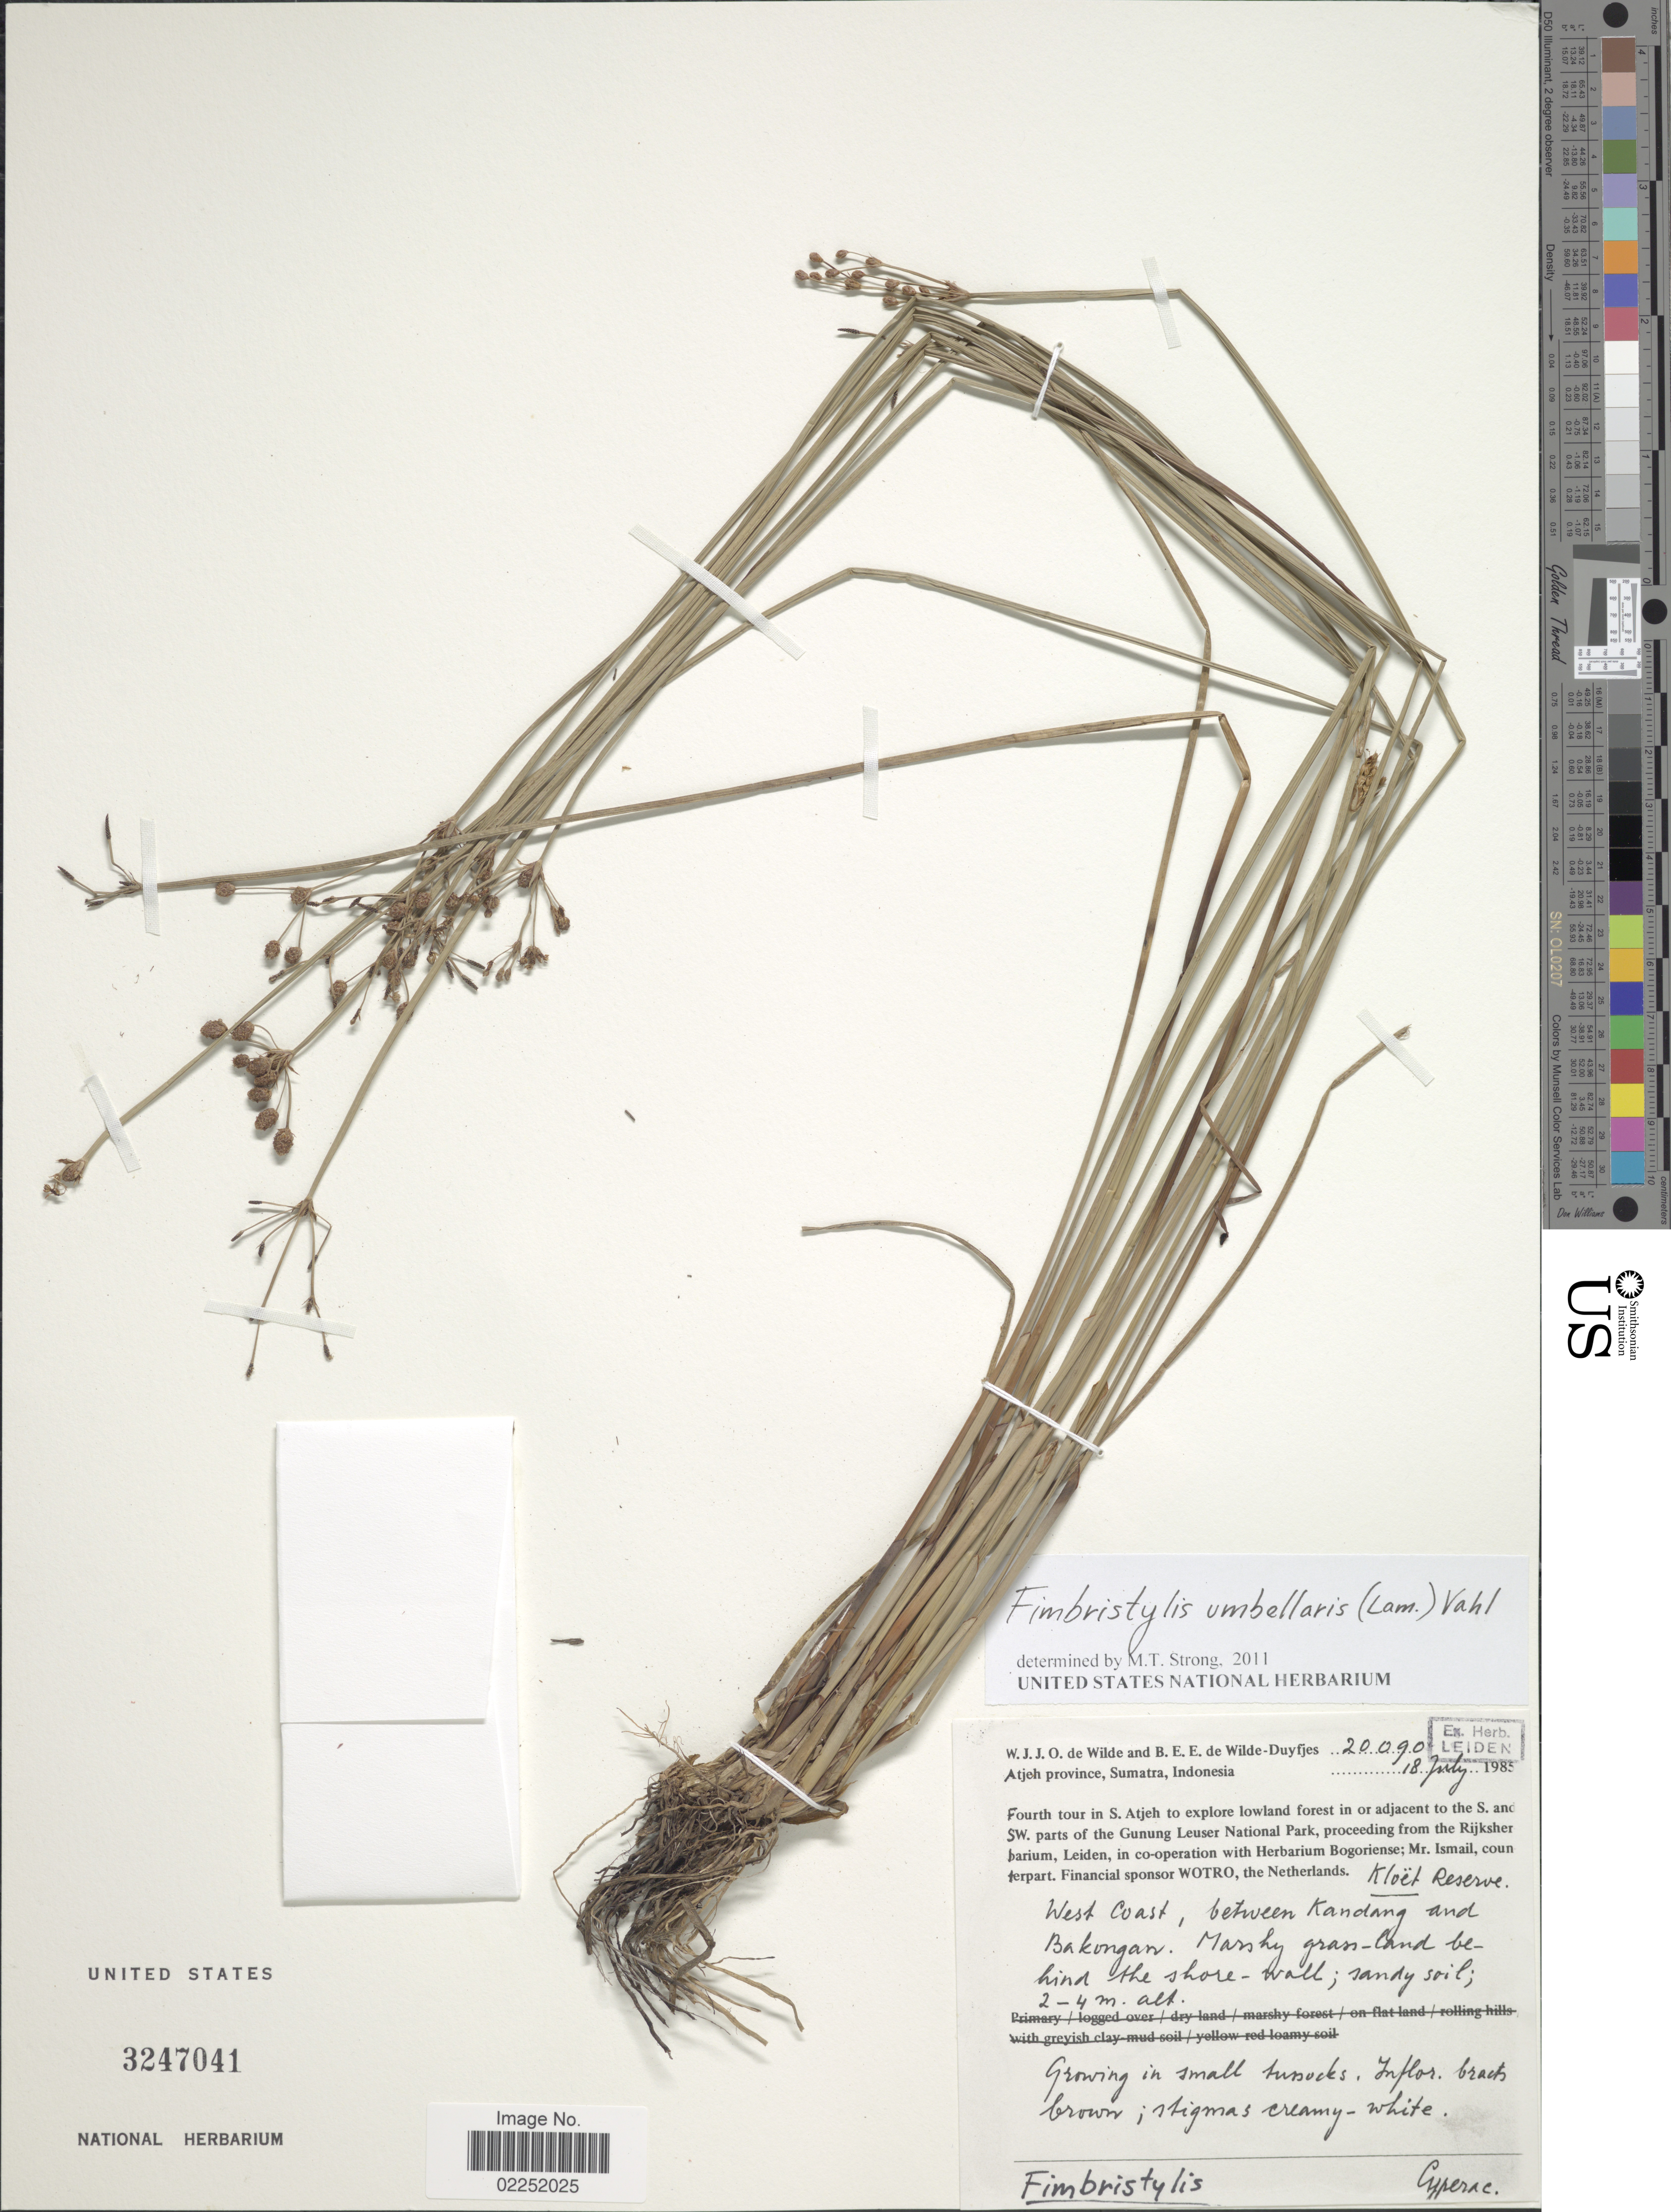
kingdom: Plantae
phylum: Tracheophyta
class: Liliopsida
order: Poales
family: Cyperaceae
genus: Fimbristylis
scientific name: Fimbristylis umbellaris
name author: (Lam.) Vahl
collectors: W. J. de Wilde & B. E. de Wilde-Duyfjes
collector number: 20090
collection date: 1985-07-18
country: Indonesia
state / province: Sumatra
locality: Atjeh province, Fourth tour in S. Atjeh to explore lowland forest in or adjacent to the S. and SW parts of the Gunung Leuser National Park, West Coast, between Kandang and Bakongan. Marshy grass-land behind the shore-wall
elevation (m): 2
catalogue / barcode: US 3247041